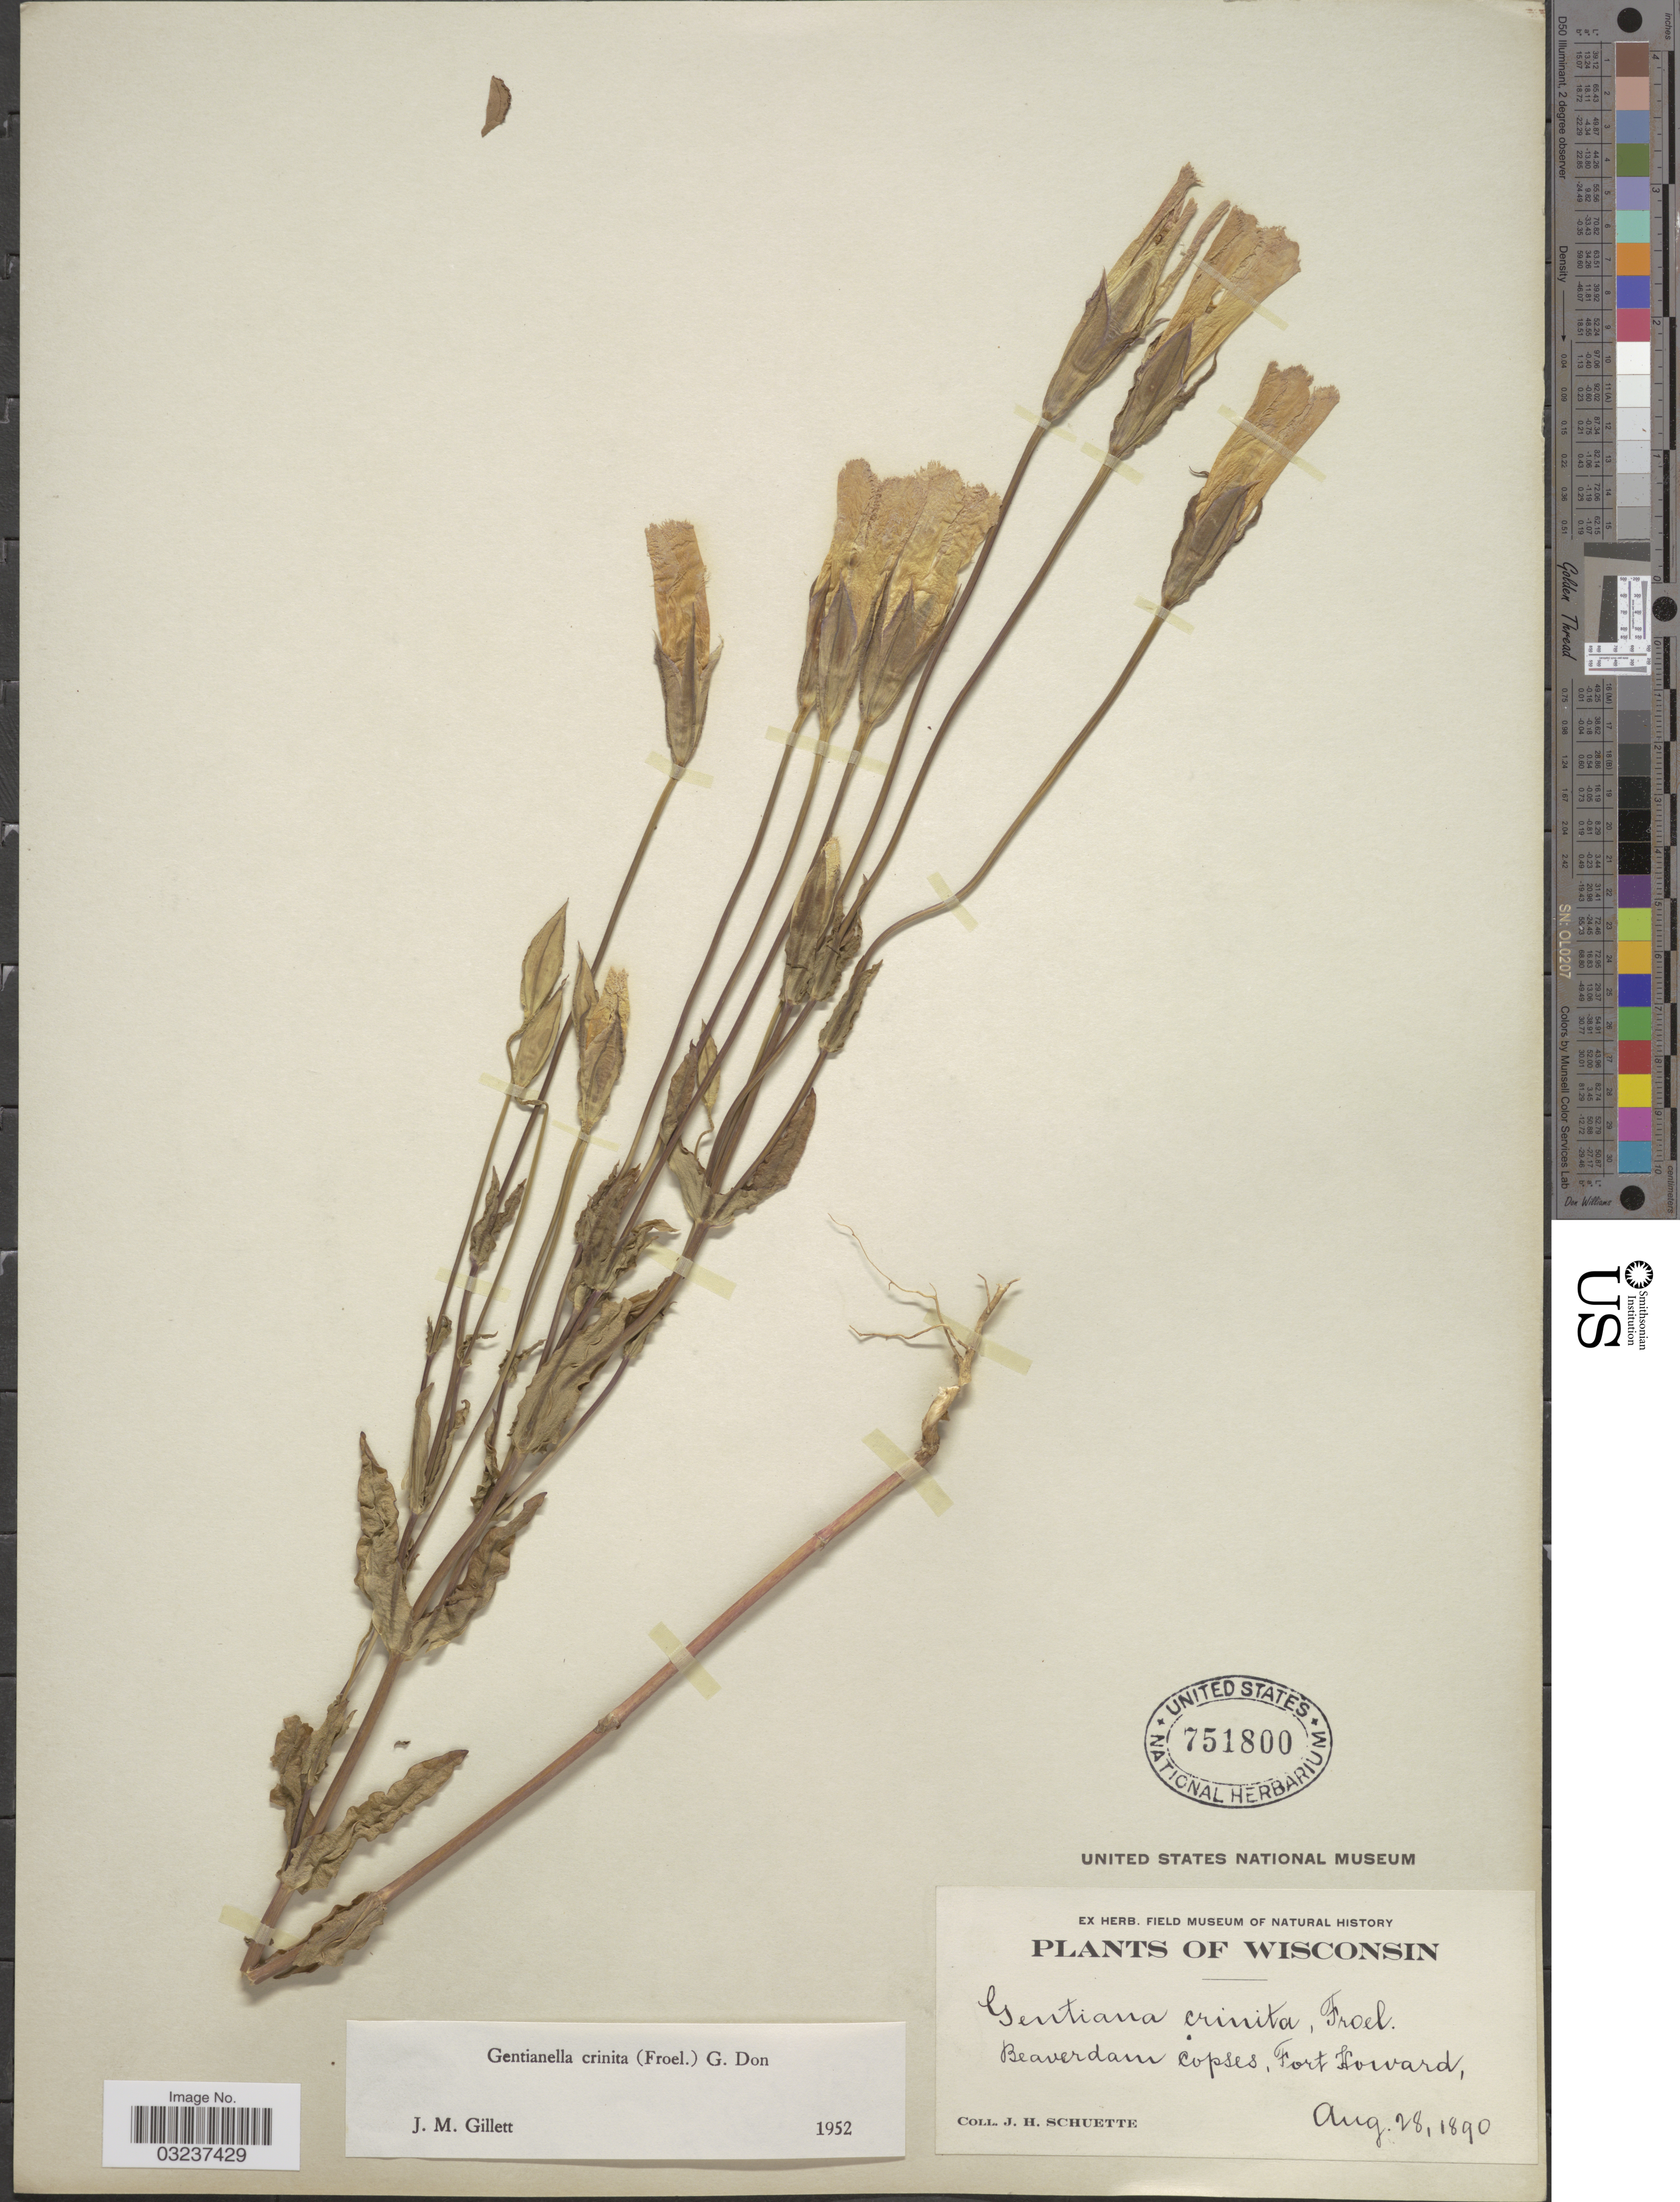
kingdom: Plantae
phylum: Tracheophyta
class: Magnoliopsida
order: Gentianales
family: Gentianaceae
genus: Gentianella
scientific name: Gentianella crinita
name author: (Froel.) G. Don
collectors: J. H. Schuette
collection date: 1890-08-28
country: United States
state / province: Wisconsin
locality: Beaverdam Copses, Fort Howard.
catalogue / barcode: US 751800